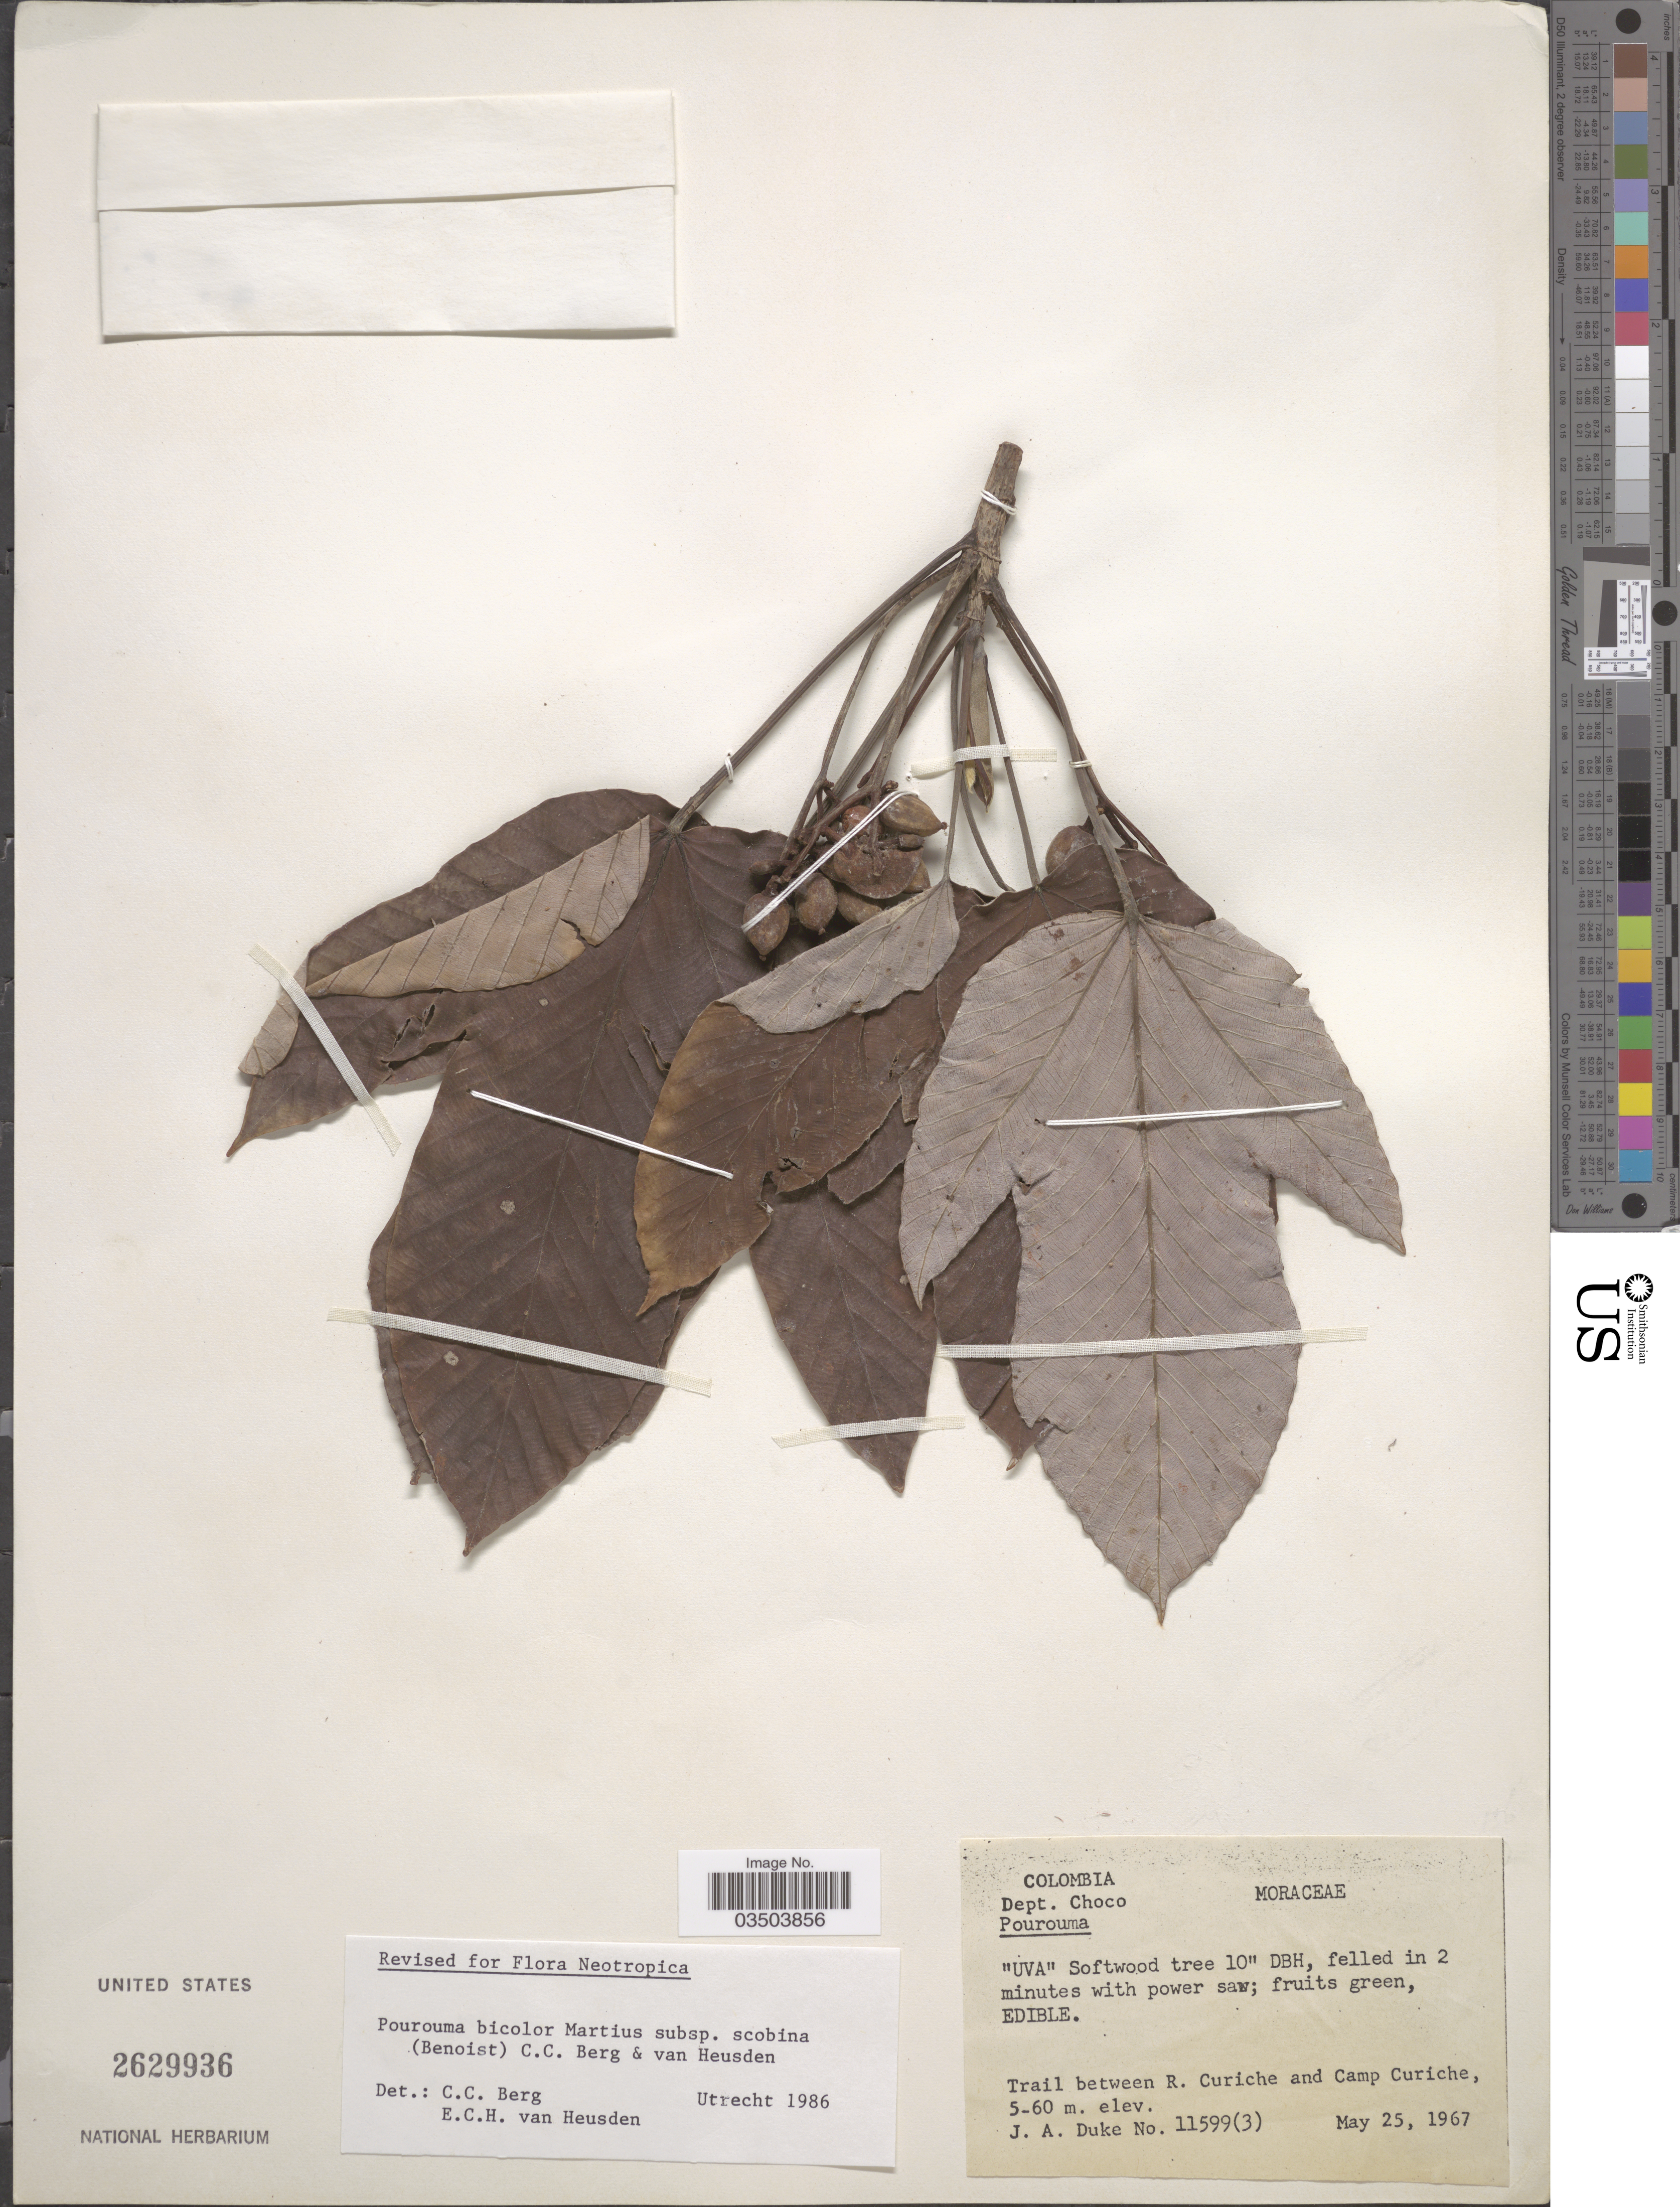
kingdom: Plantae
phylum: Tracheophyta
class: Magnoliopsida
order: Rosales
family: Urticaceae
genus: Pourouma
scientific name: Pourouma bicolor subsp. scobina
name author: (Benoist) C.C. Berg & Heusden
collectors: J. A. Duke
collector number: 11599(3)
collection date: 1967-05-25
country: Colombia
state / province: Chocó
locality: Dept. Choco. Trail between R. Curiche and Camp Curiche.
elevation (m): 50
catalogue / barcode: US 2629936